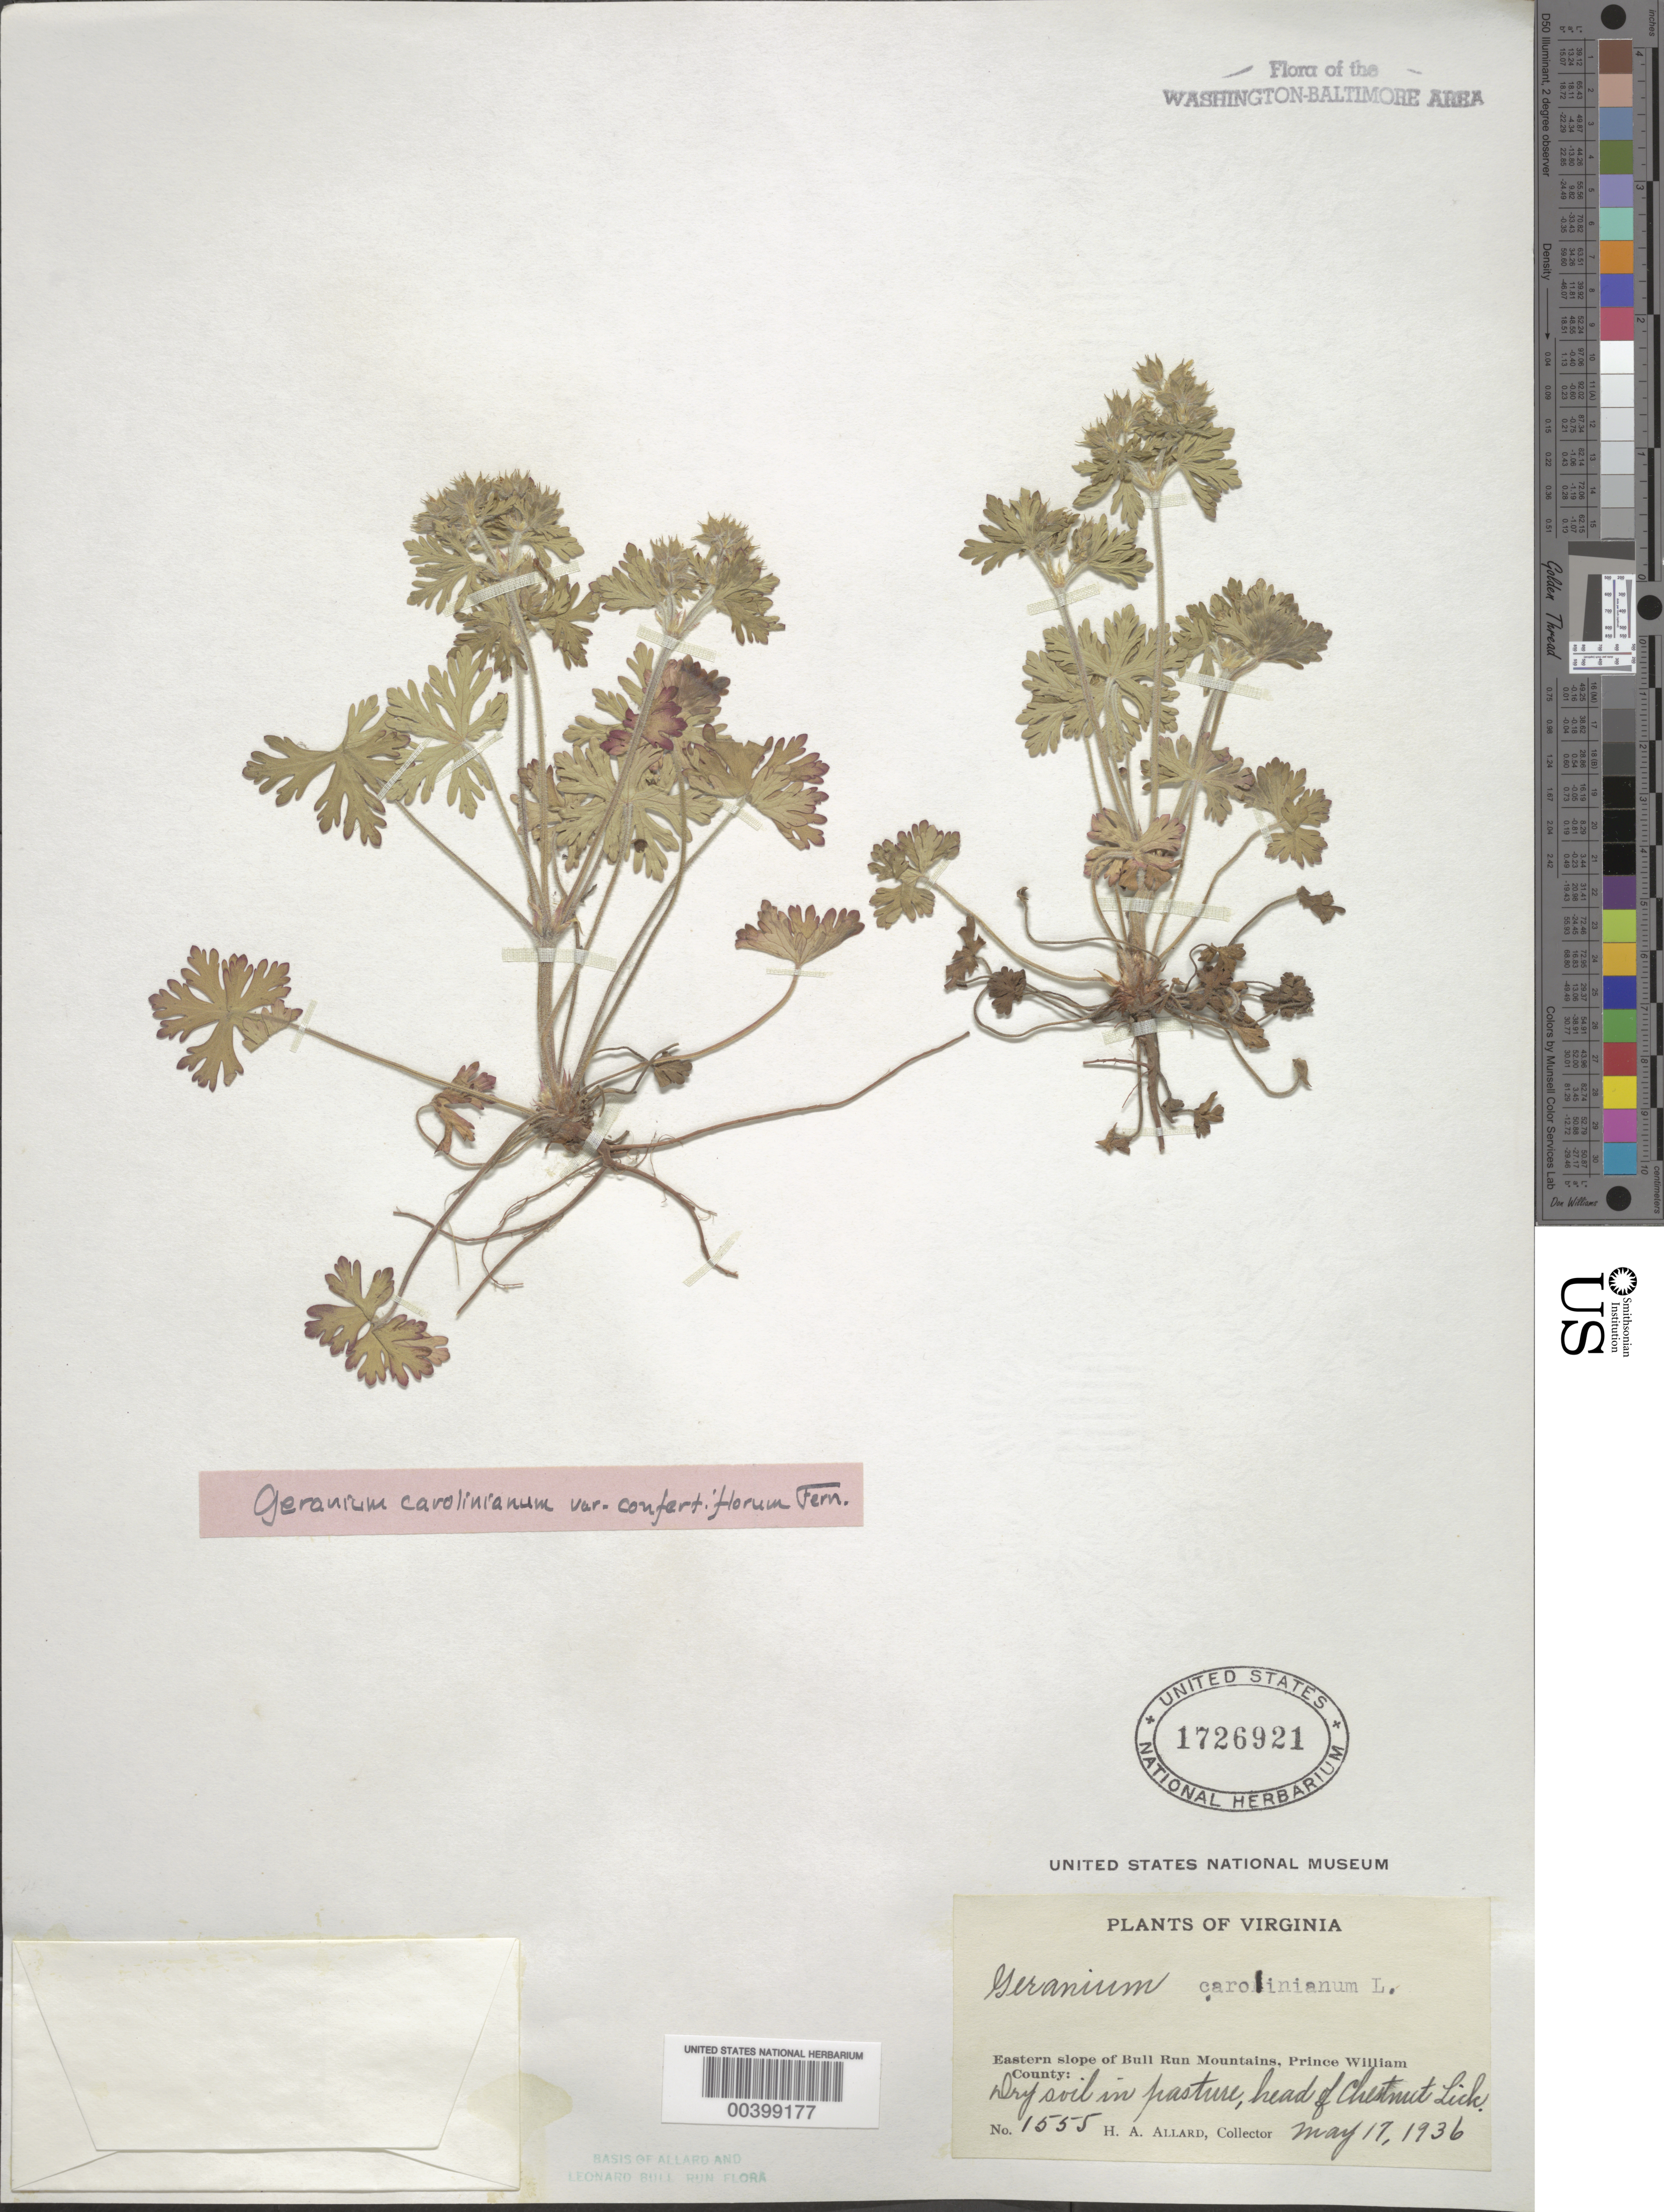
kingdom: Plantae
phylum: Tracheophyta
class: Magnoliopsida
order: Geraniales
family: Geraniaceae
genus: Geranium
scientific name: Geranium carolinianum var. confertiflorum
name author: Fernald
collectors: H. A. Allard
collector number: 1555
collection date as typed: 17 May 1936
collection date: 1936-05-17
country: United States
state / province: Virginia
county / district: Prince William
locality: Chestnut Lick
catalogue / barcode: US 1726921